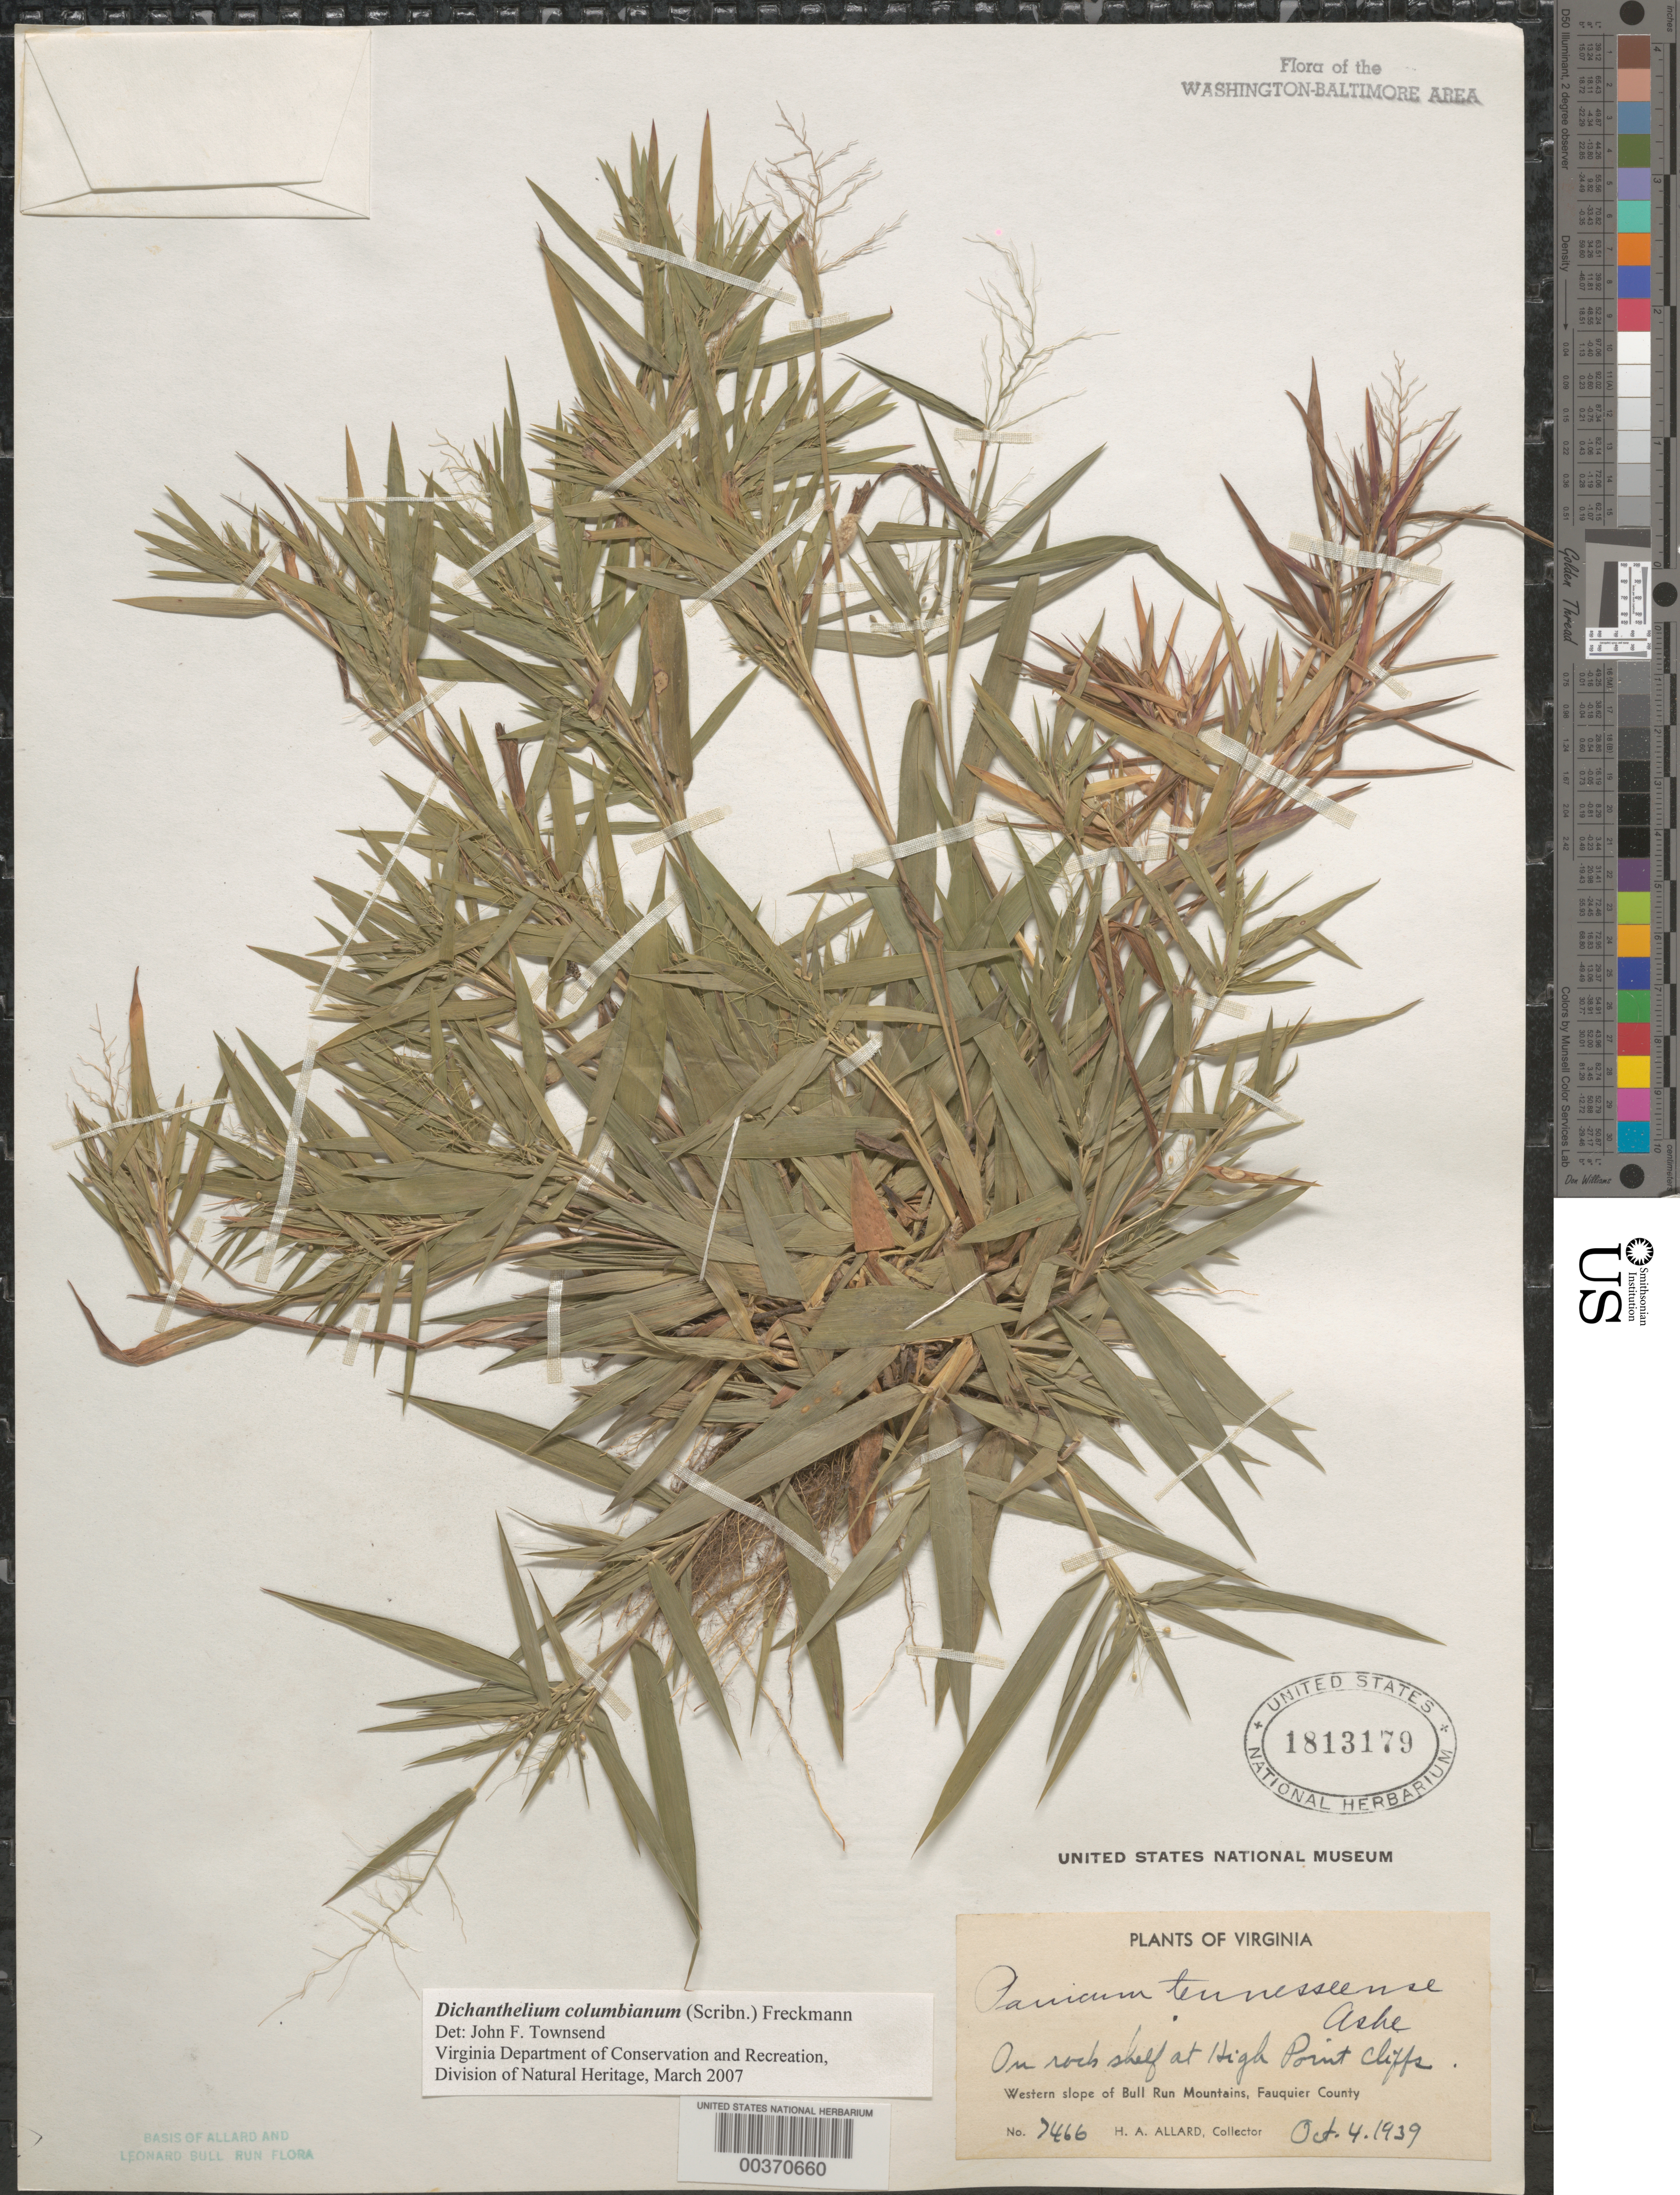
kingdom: Plantae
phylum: Tracheophyta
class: Liliopsida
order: Poales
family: Poaceae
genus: Dichanthelium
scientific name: Dichanthelium columbianum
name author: (Scribn.) Freckmann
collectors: H. A. Allard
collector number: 7466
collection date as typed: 04 Oct 1939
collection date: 1939-10-04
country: United States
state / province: Virginia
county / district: Fauquier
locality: High Point Cliffs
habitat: On rock self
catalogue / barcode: US 1813179